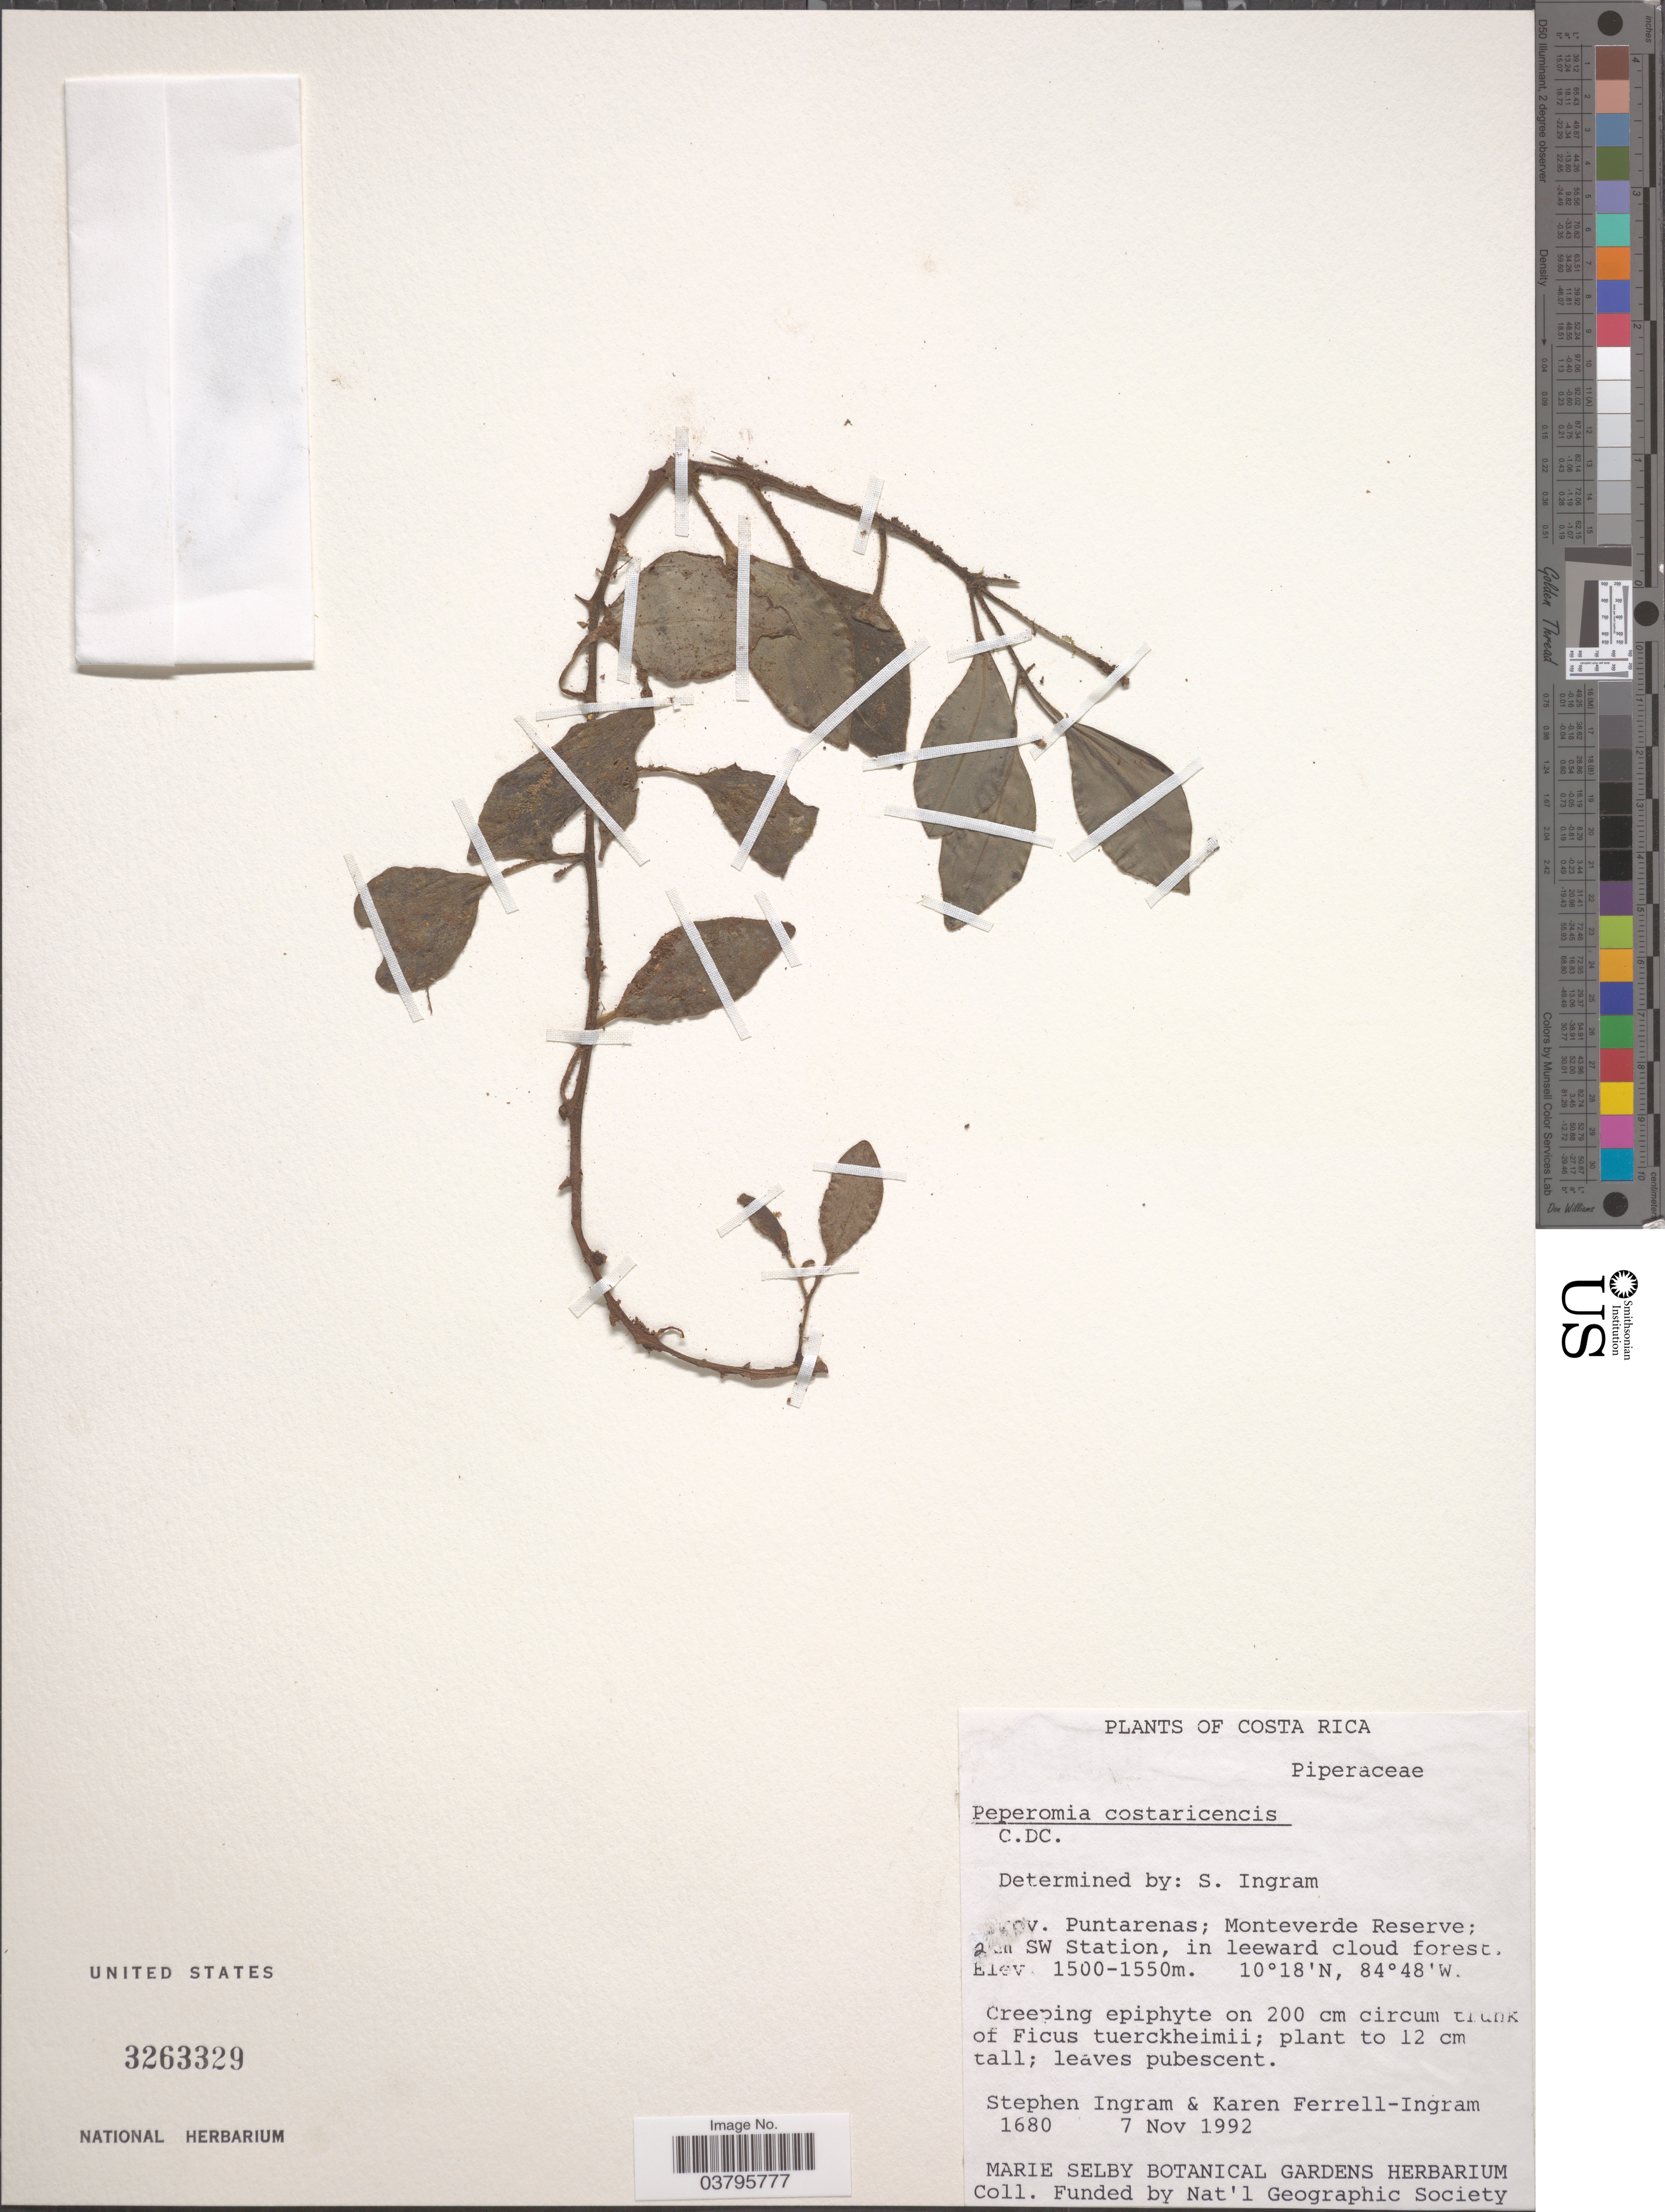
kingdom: Plantae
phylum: Tracheophyta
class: Magnoliopsida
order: Piperales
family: Piperaceae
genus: Peperomia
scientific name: Peperomia hirta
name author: C. DC.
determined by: Jiménez, José Estaban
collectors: S. Ingram & K. Ferrell-Ingram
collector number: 1680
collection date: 1992-11-07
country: Costa Rica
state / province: Puntarenas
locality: Monteverde Reserve; 2 km SW Station.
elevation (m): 1500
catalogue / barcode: US 3263329